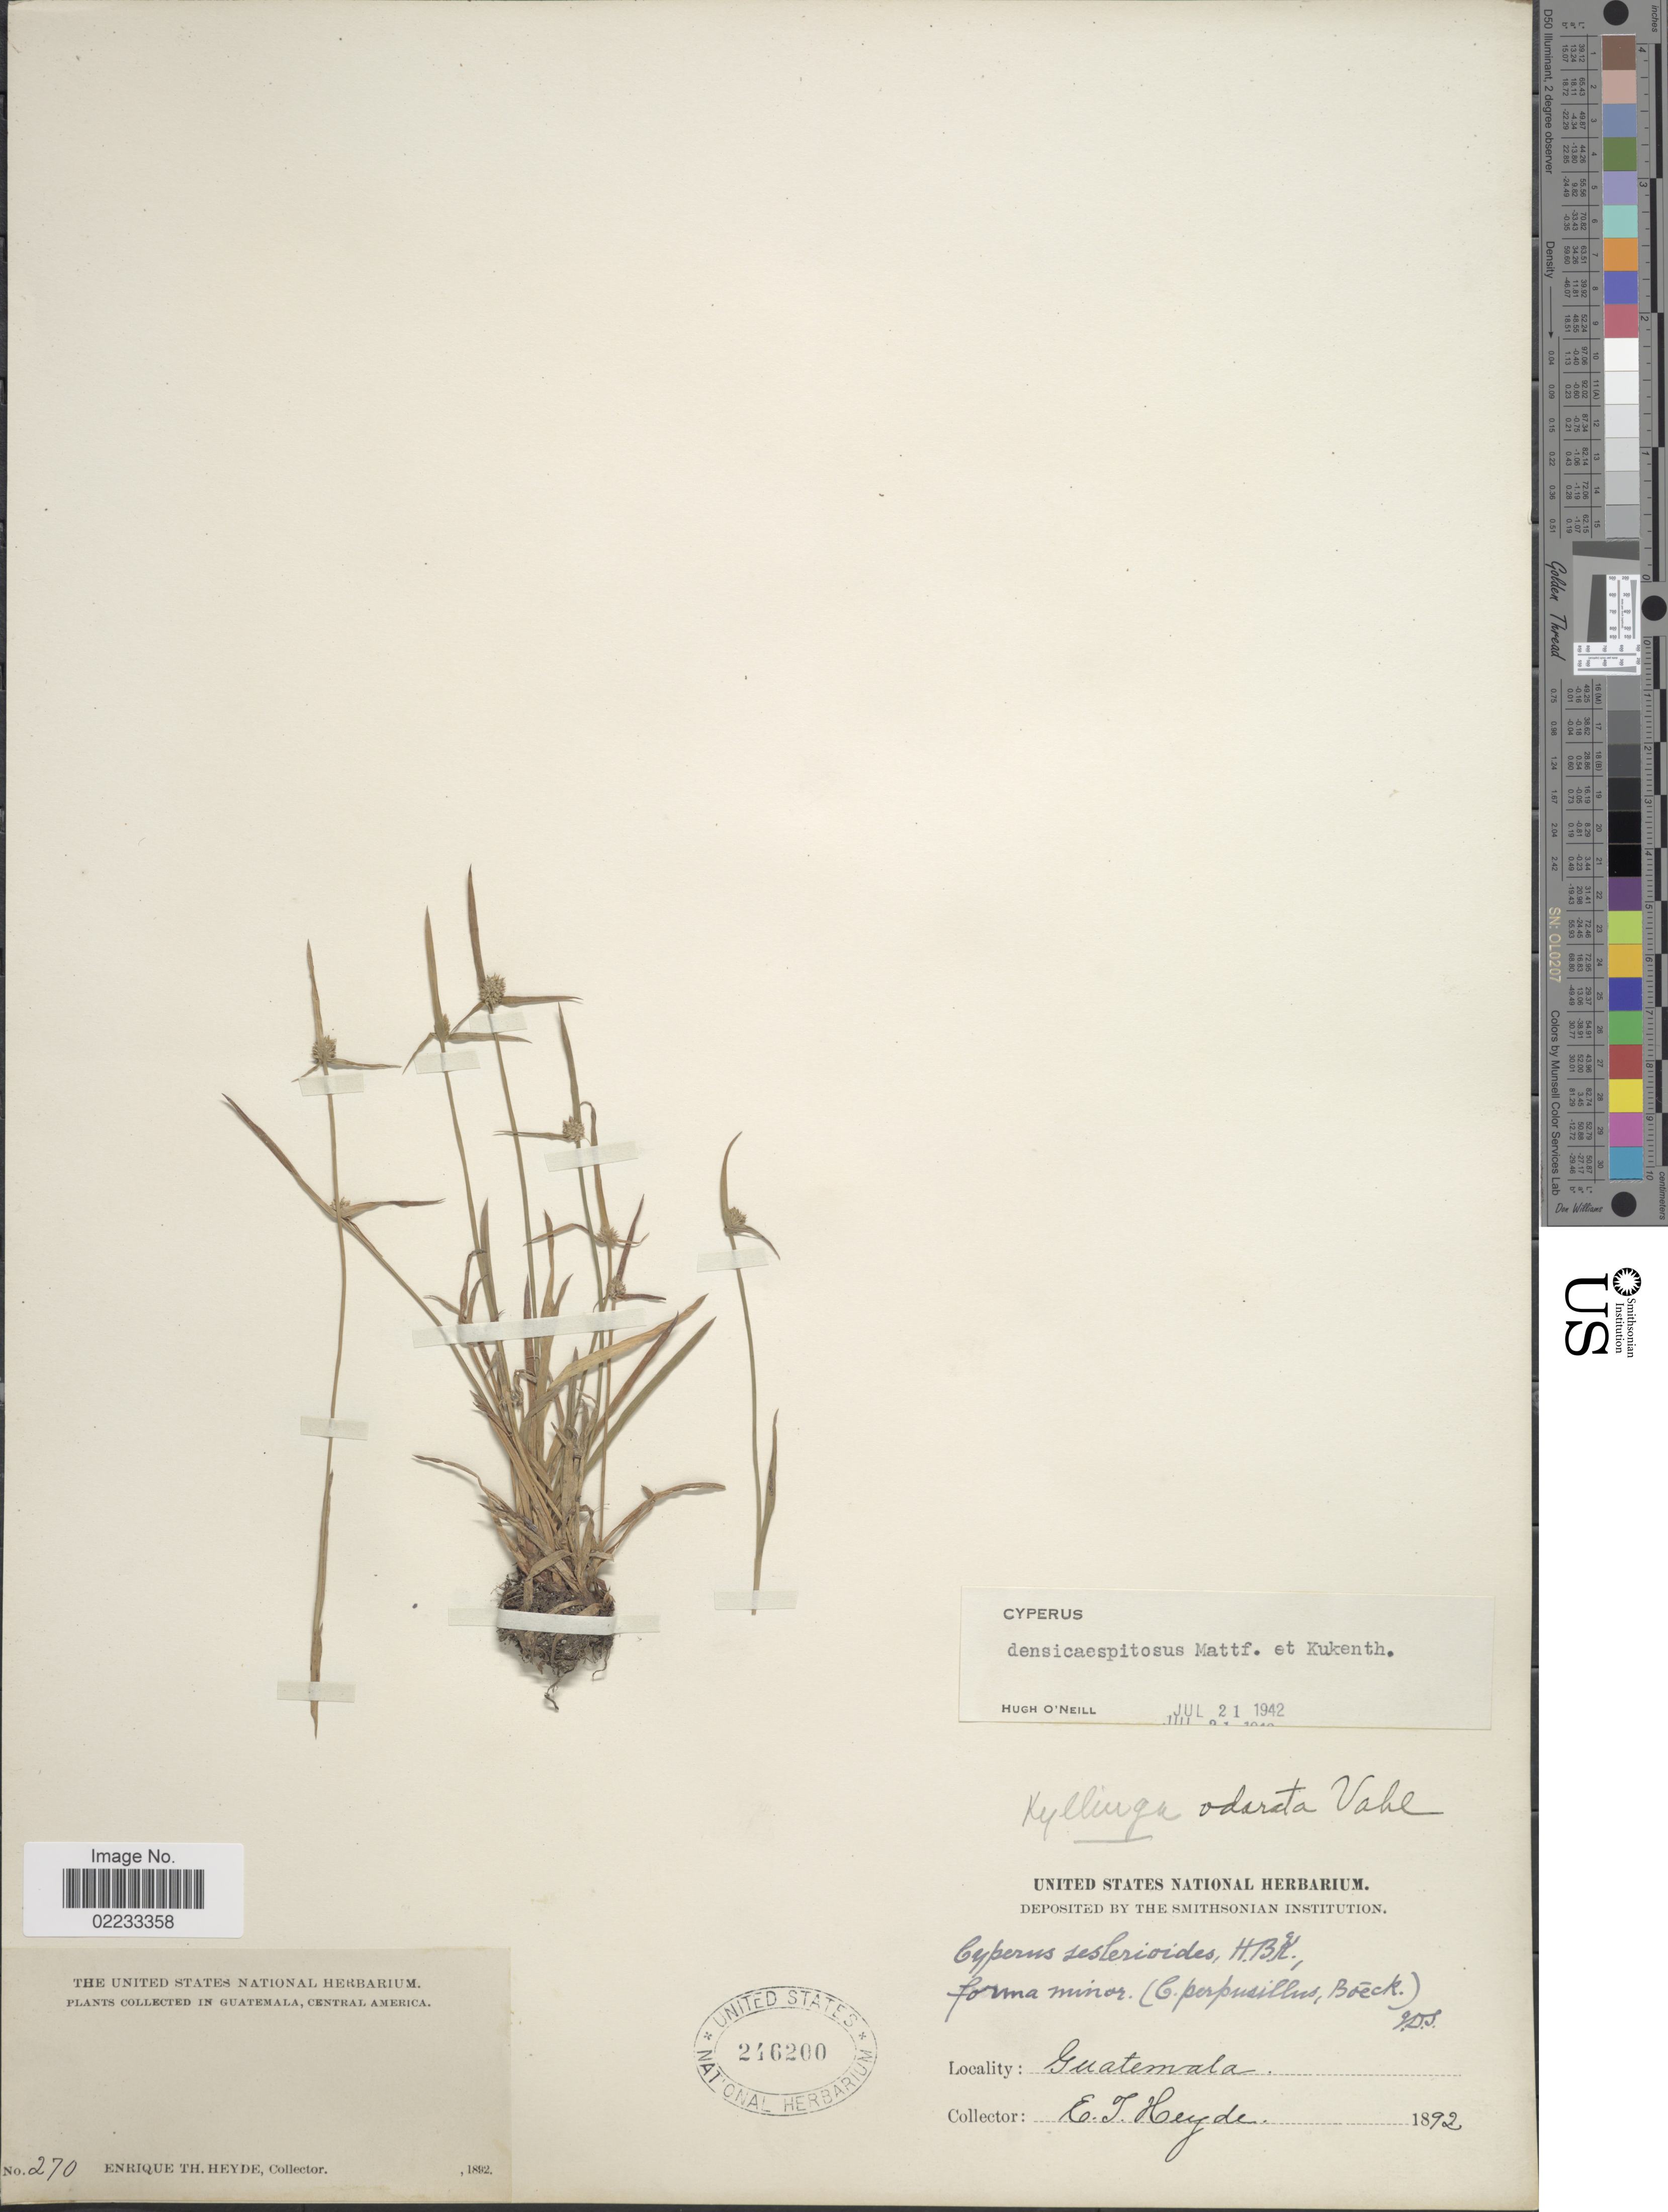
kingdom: Plantae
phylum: Tracheophyta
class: Liliopsida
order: Poales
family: Cyperaceae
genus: Cyperus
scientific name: Cyperus brevifolius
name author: (Rottb.) Hassk.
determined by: Strong, M. T., (US), Smithsonian Institution - National Museum of Natural History (UNITED STATES)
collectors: E. T. Heyde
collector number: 270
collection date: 1892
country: Guatemala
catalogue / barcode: US 246200